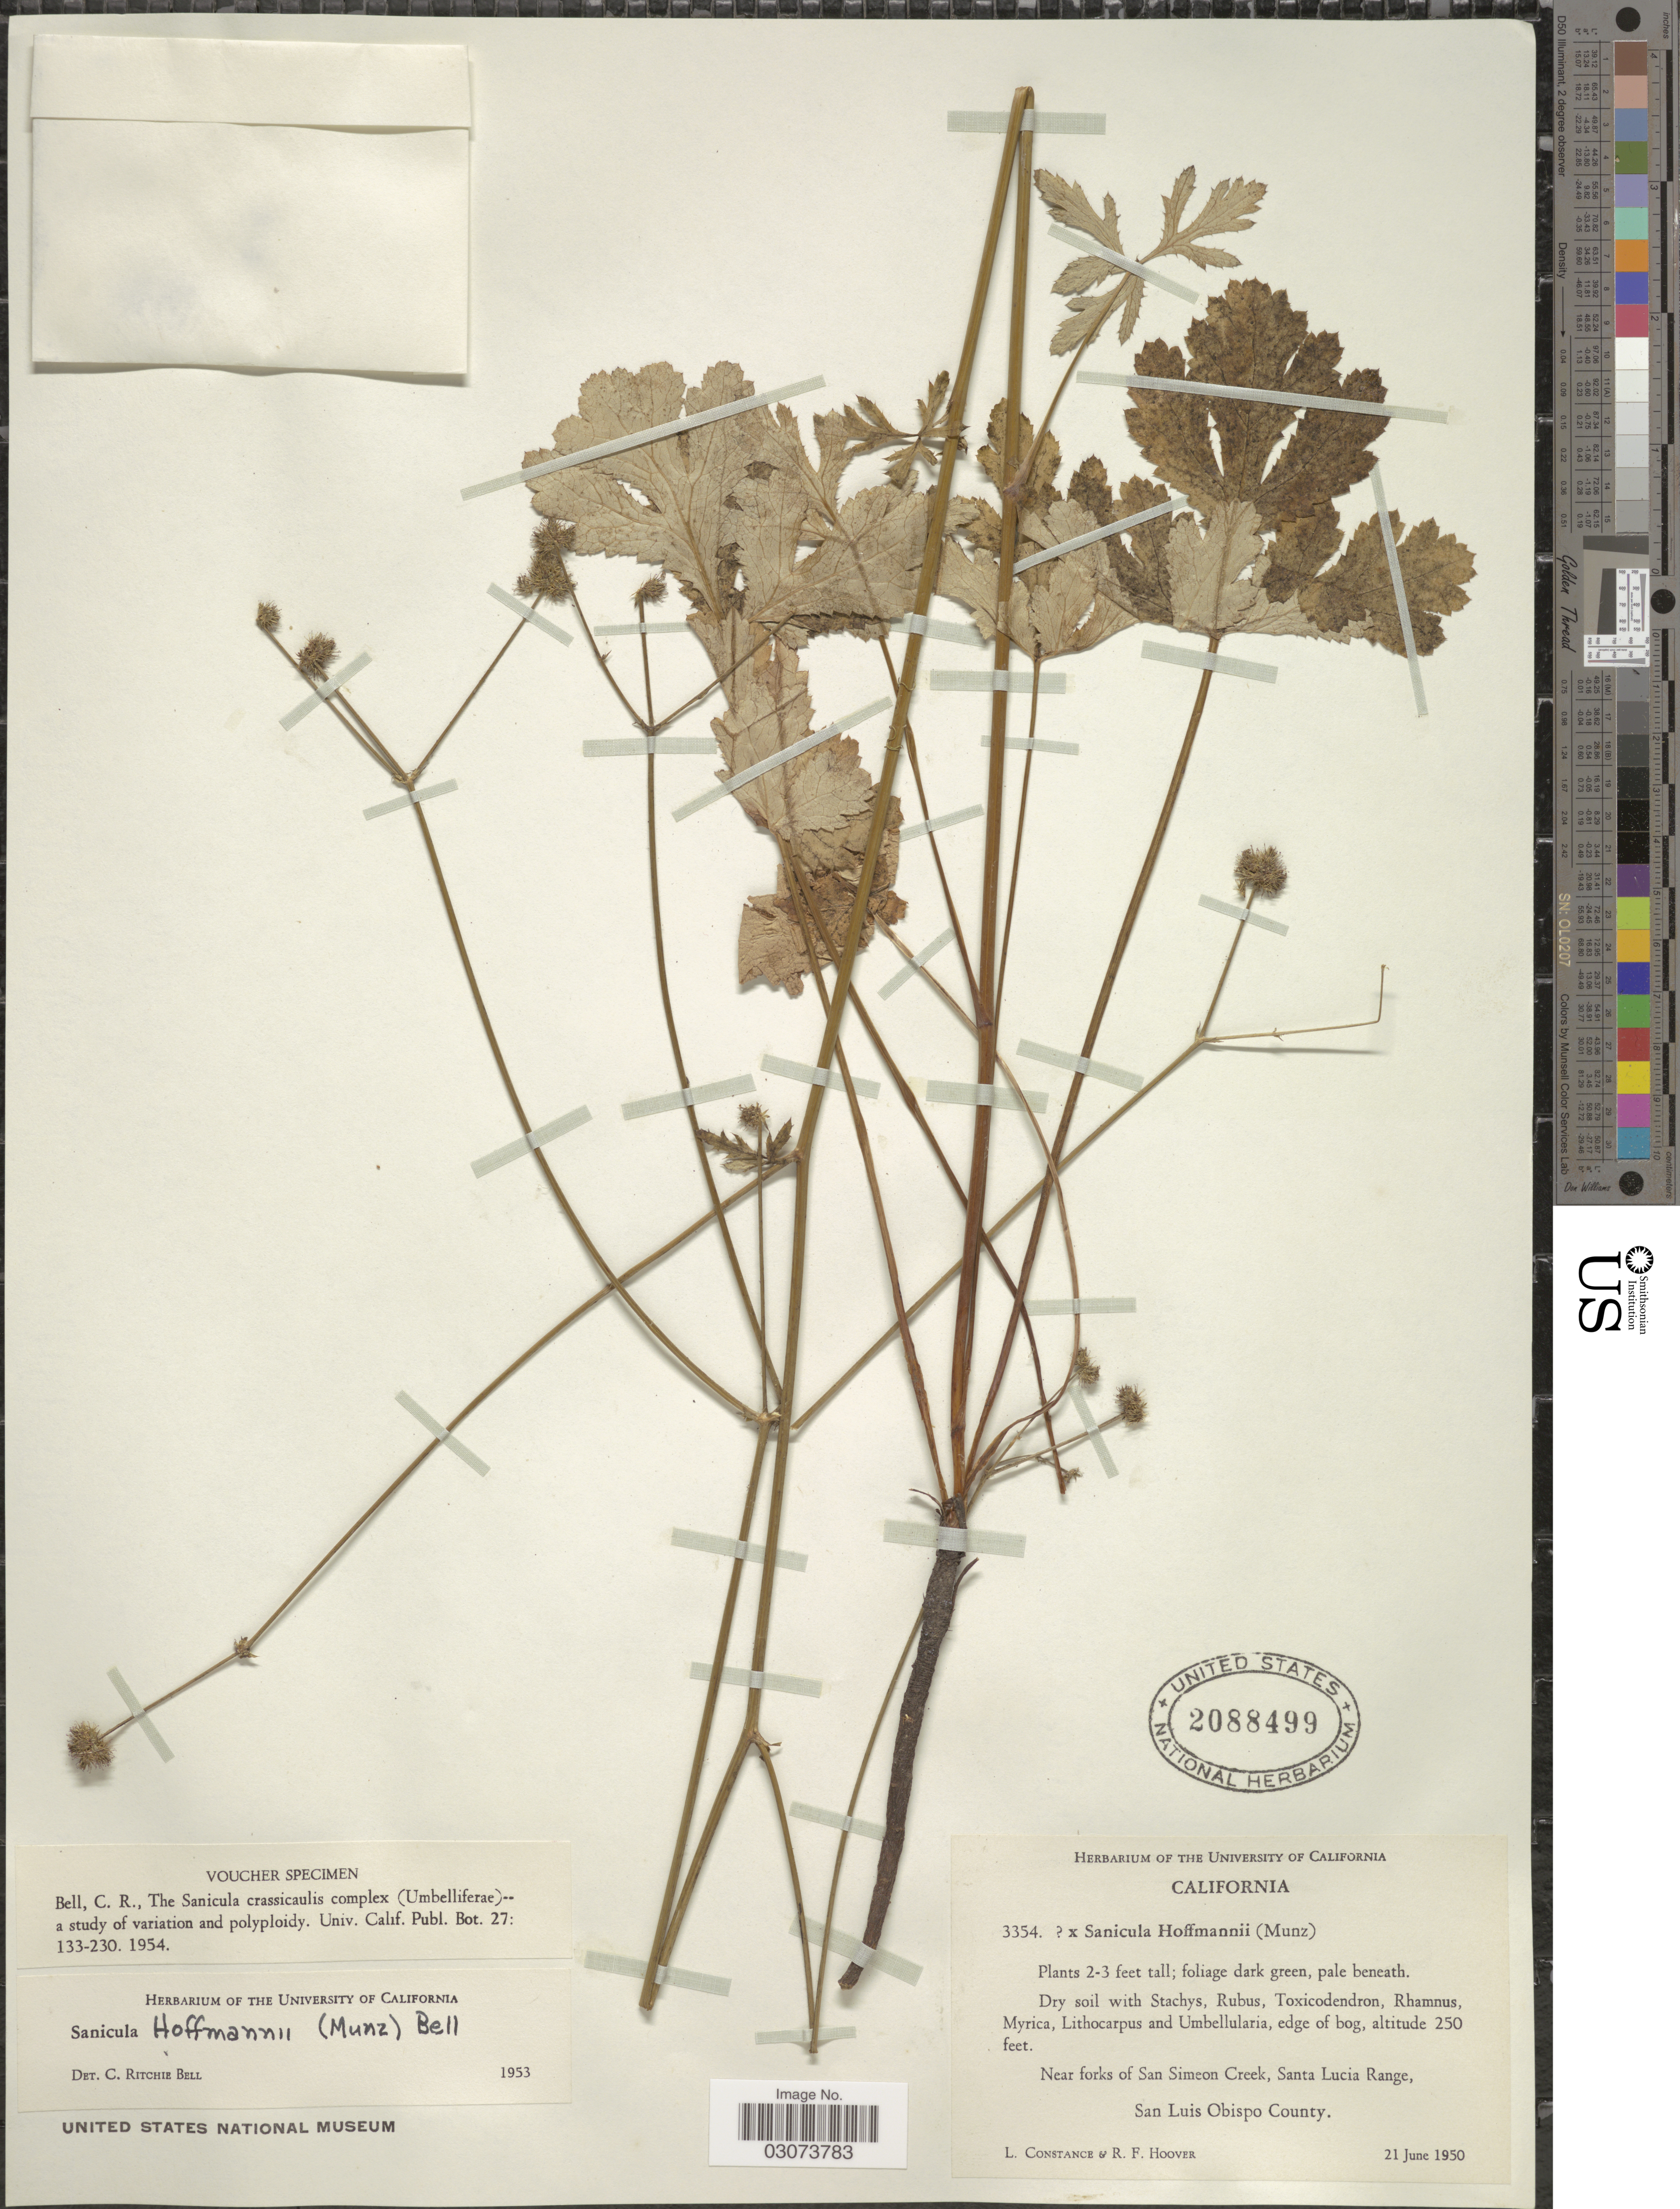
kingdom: Plantae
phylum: Tracheophyta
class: Magnoliopsida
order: Apiales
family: Apiaceae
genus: Sanicula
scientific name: Sanicula hoffmannii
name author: (Munz) R.H. Shan & Constance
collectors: L. Constance & R. F. Hoover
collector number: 3354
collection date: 1950-06-21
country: United States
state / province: California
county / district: San Luis Obispo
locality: Near forks of San Simeon Creek, Santa Lucia Range. San Luis Obispo County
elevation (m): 76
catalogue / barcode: US 2088499